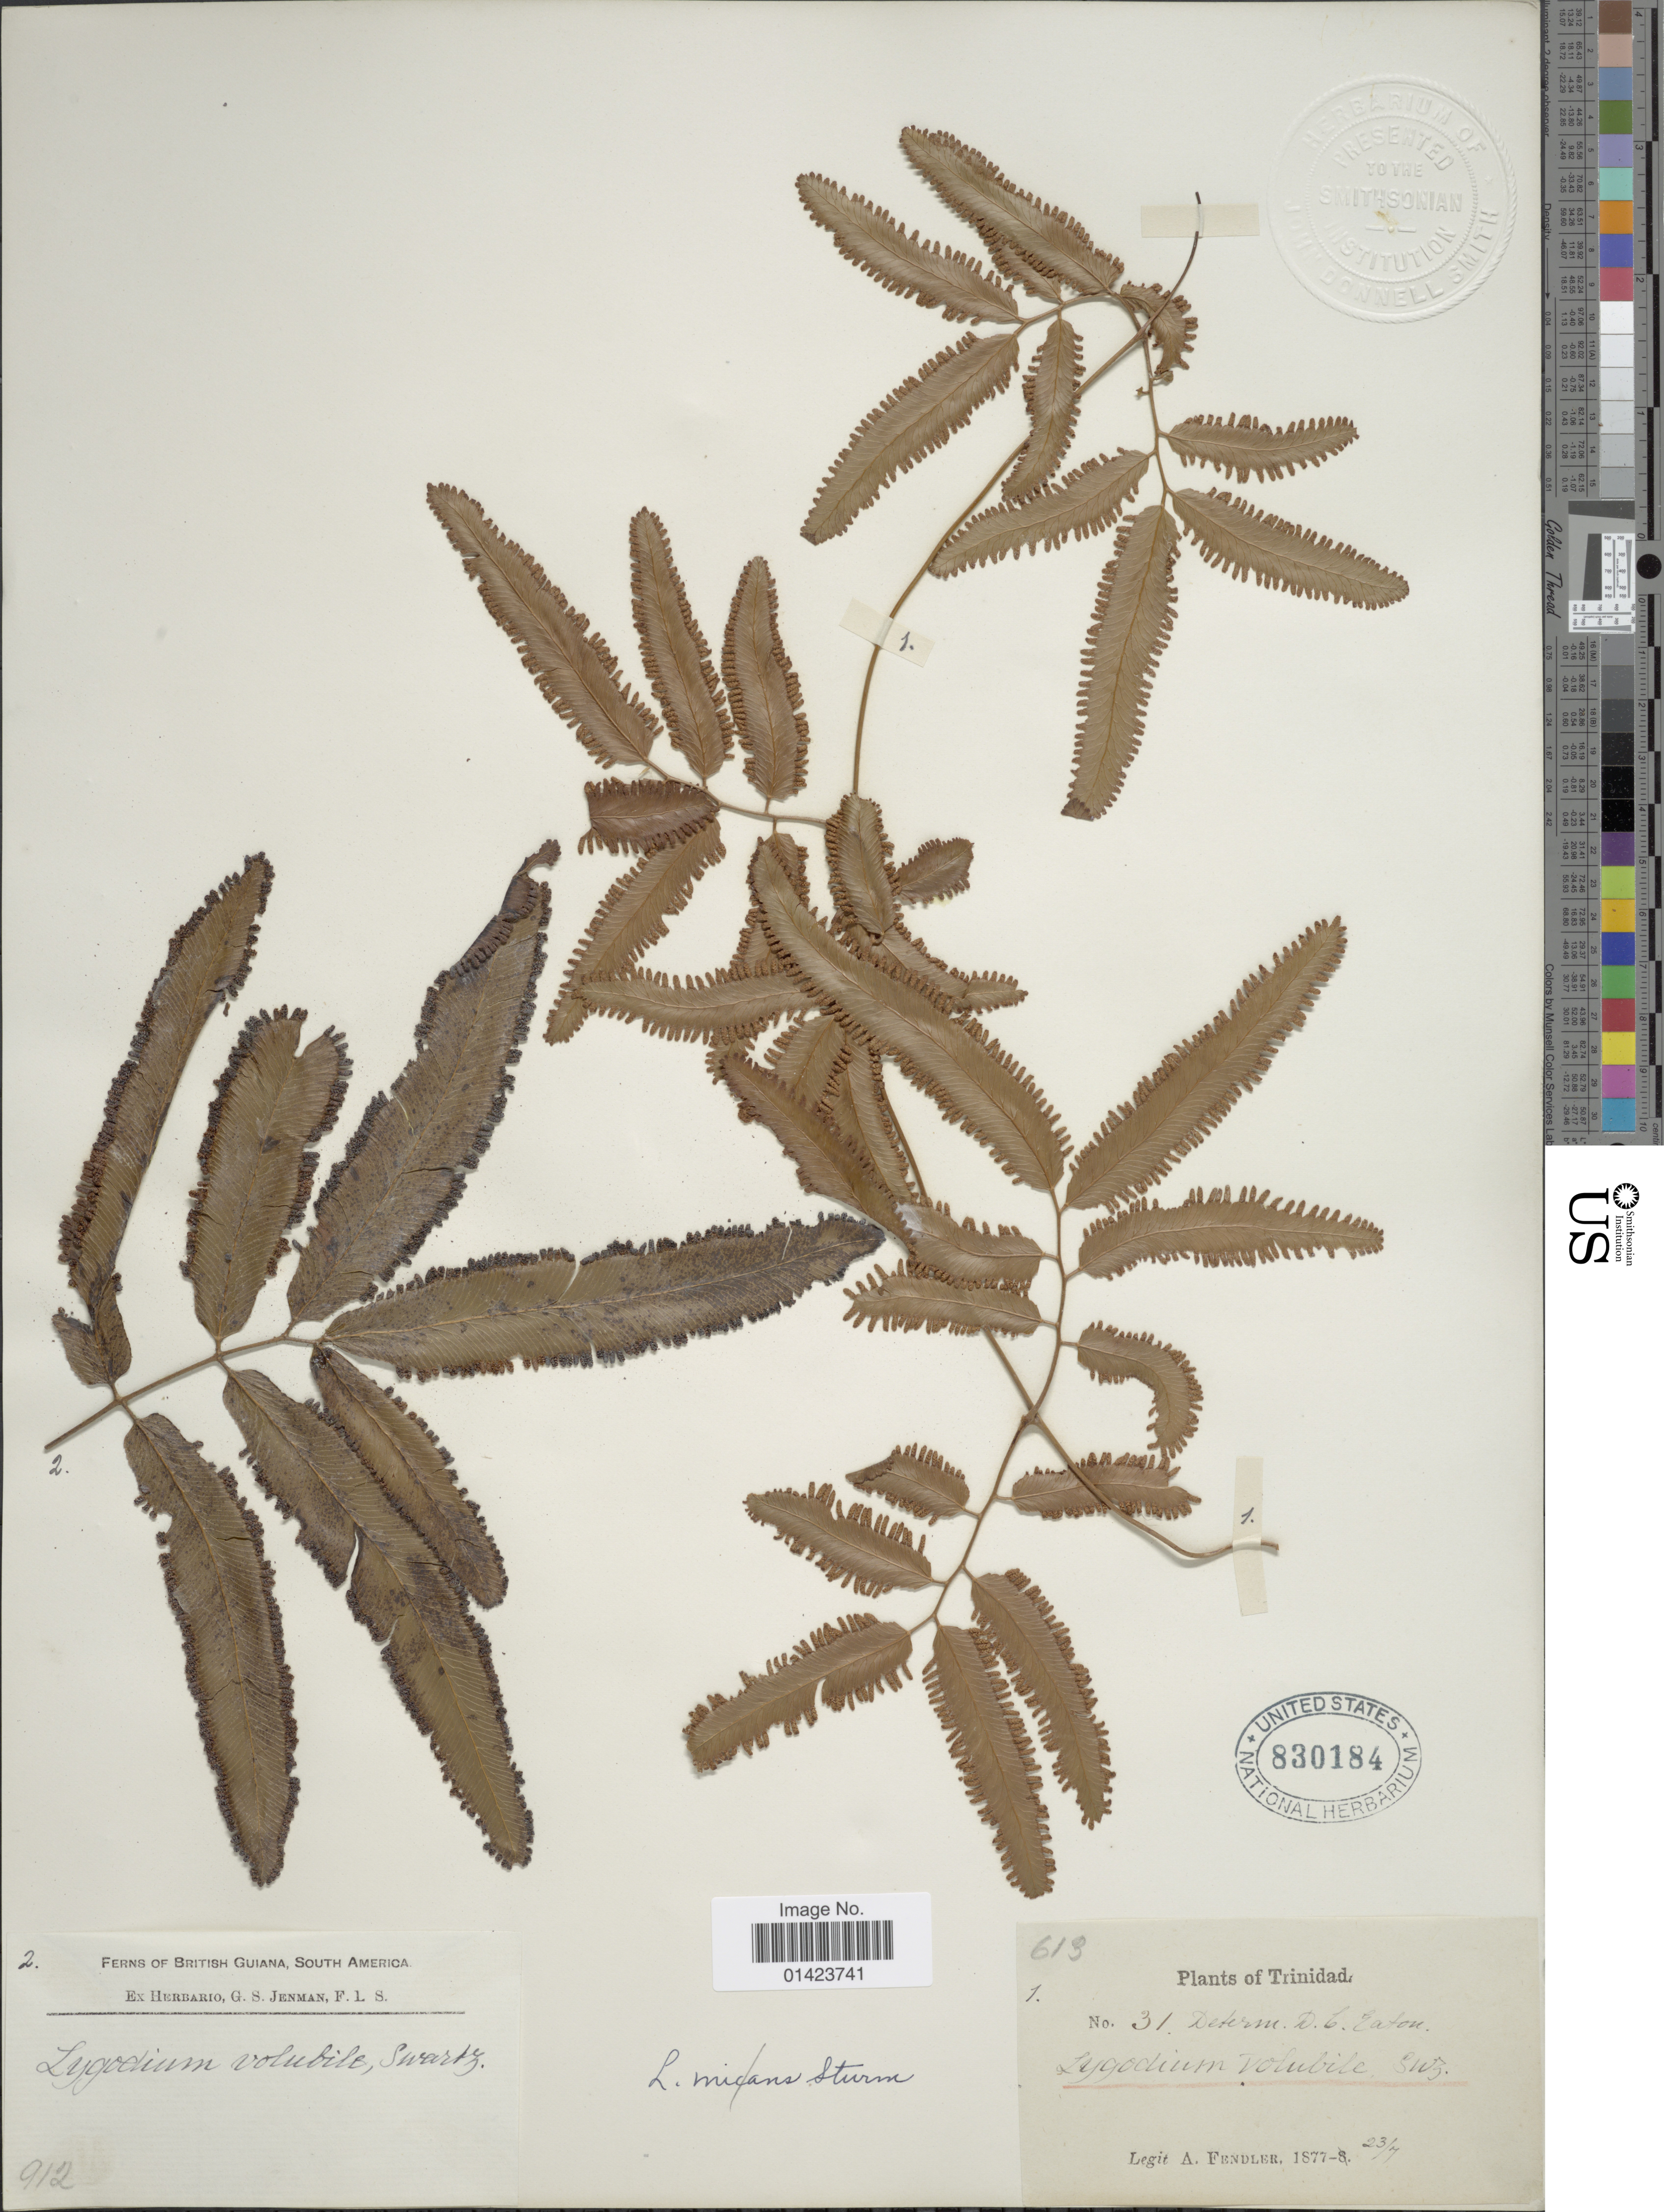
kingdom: Plantae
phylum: Tracheophyta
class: Polypodiopsida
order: Schizaeales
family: Lygodiaceae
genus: Lygodium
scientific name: Lygodium volubile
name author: Sw.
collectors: A. Fendler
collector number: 31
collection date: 1877-07-23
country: Trinidad and Tobago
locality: Trinidad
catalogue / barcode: US 830184